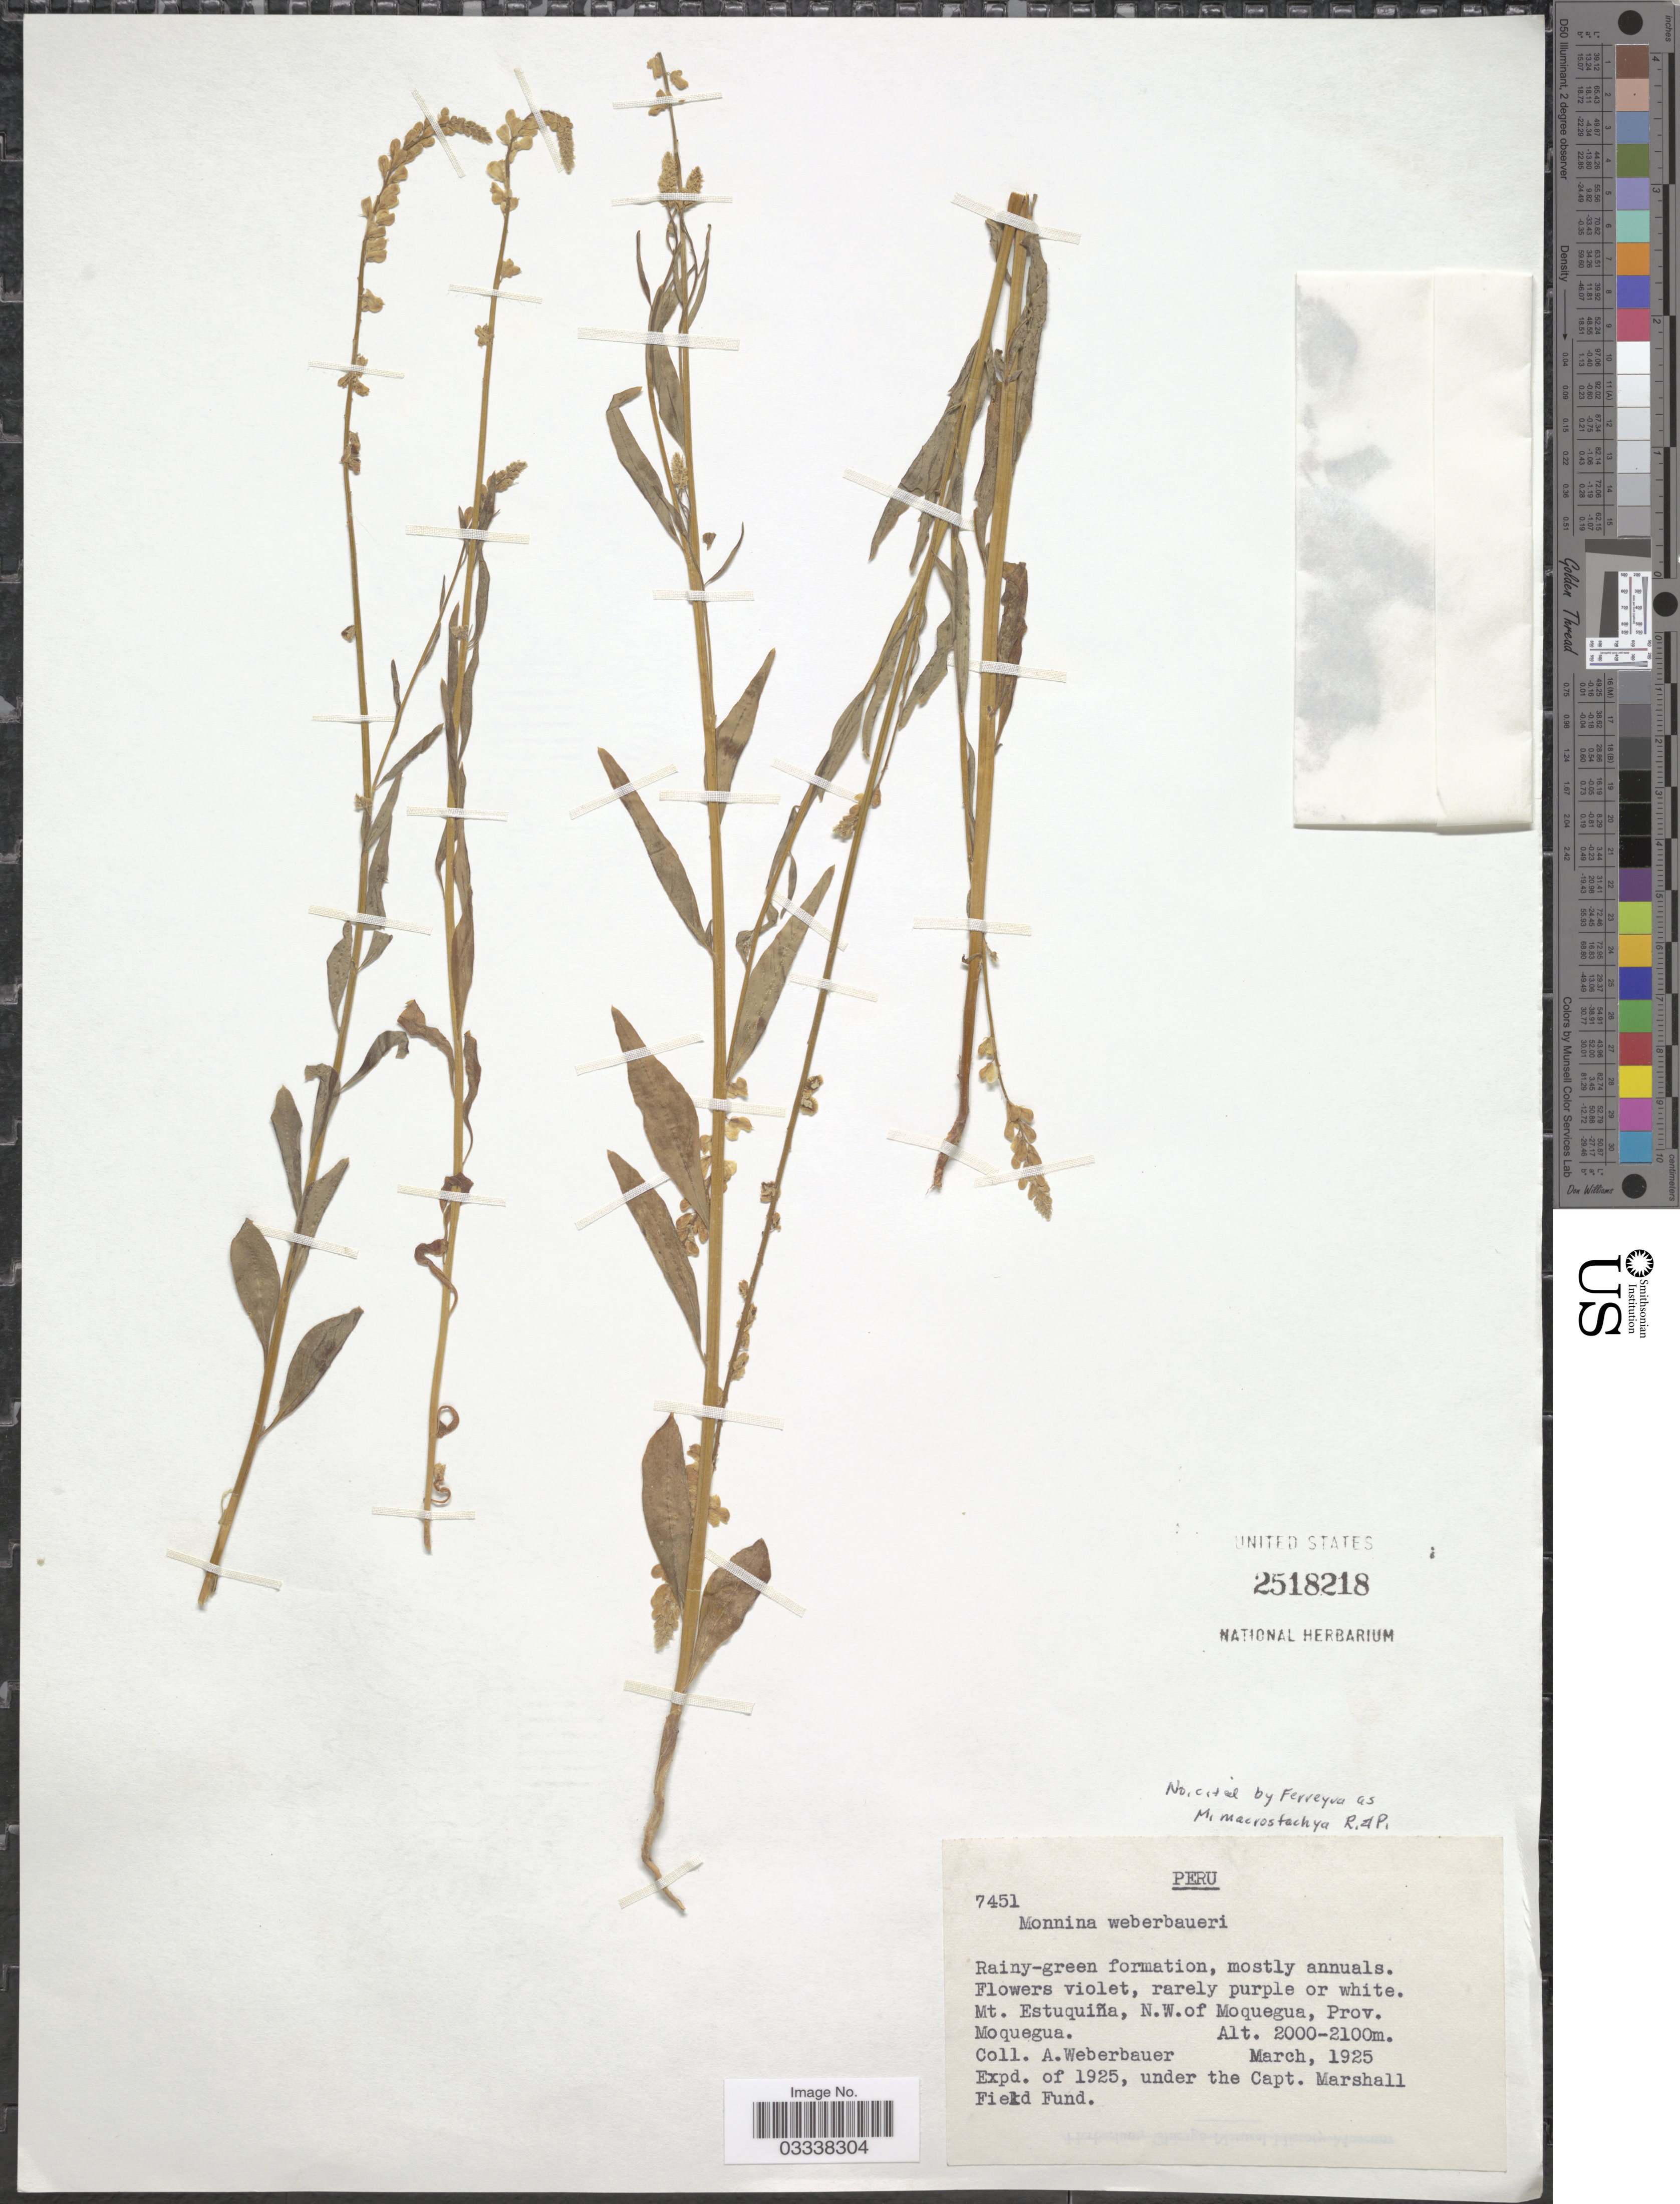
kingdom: Plantae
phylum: Tracheophyta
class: Magnoliopsida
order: Fabales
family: Polygalaceae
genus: Monnina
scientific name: Monnina macrostachya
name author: Ruiz & Pav.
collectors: A. Weberbauer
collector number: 7451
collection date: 1925-03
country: Peru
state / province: Moquegua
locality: Mt. Estuquiña, N.W. of Moquegua.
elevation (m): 2000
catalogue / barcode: US 2518218